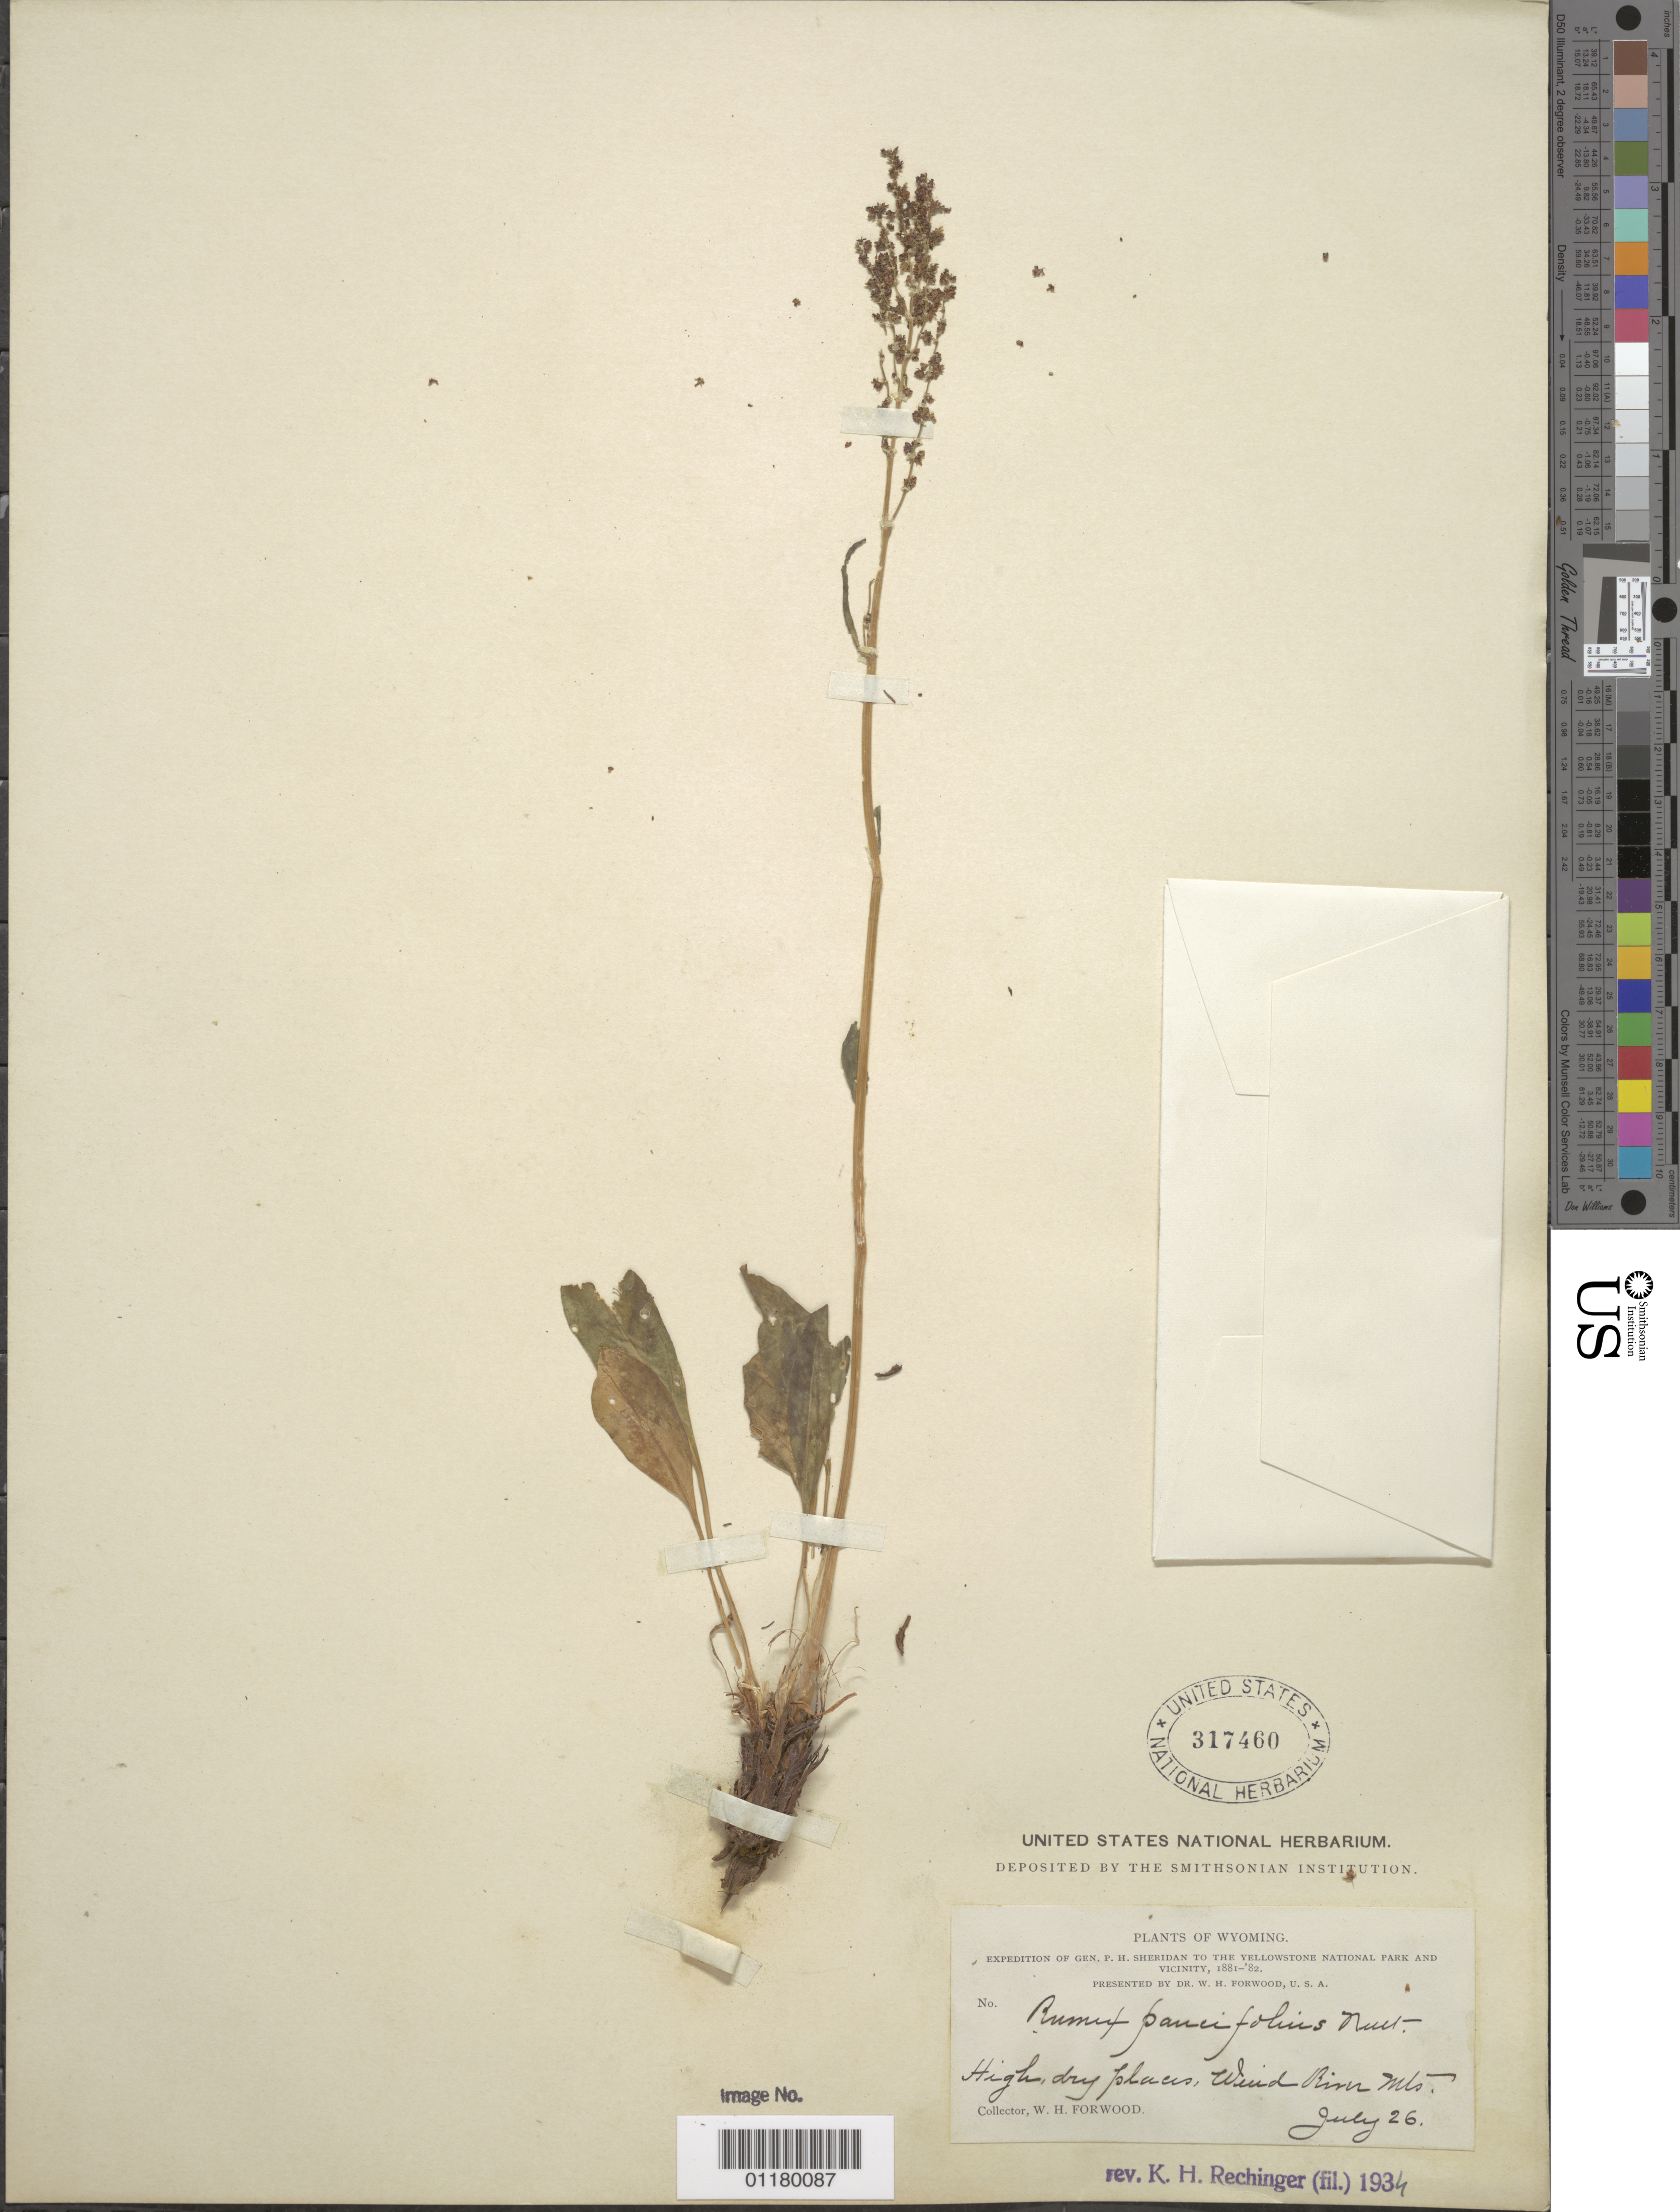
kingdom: Plantae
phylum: Tracheophyta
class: Magnoliopsida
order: Caryophyllales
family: Polygonaceae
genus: Rumex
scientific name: Rumex paucifolius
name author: Nutt.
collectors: W. Forwood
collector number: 1696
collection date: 1881-07-26 or 1882-07-26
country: United States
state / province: Wyoming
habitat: High dry places.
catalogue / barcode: US 317460